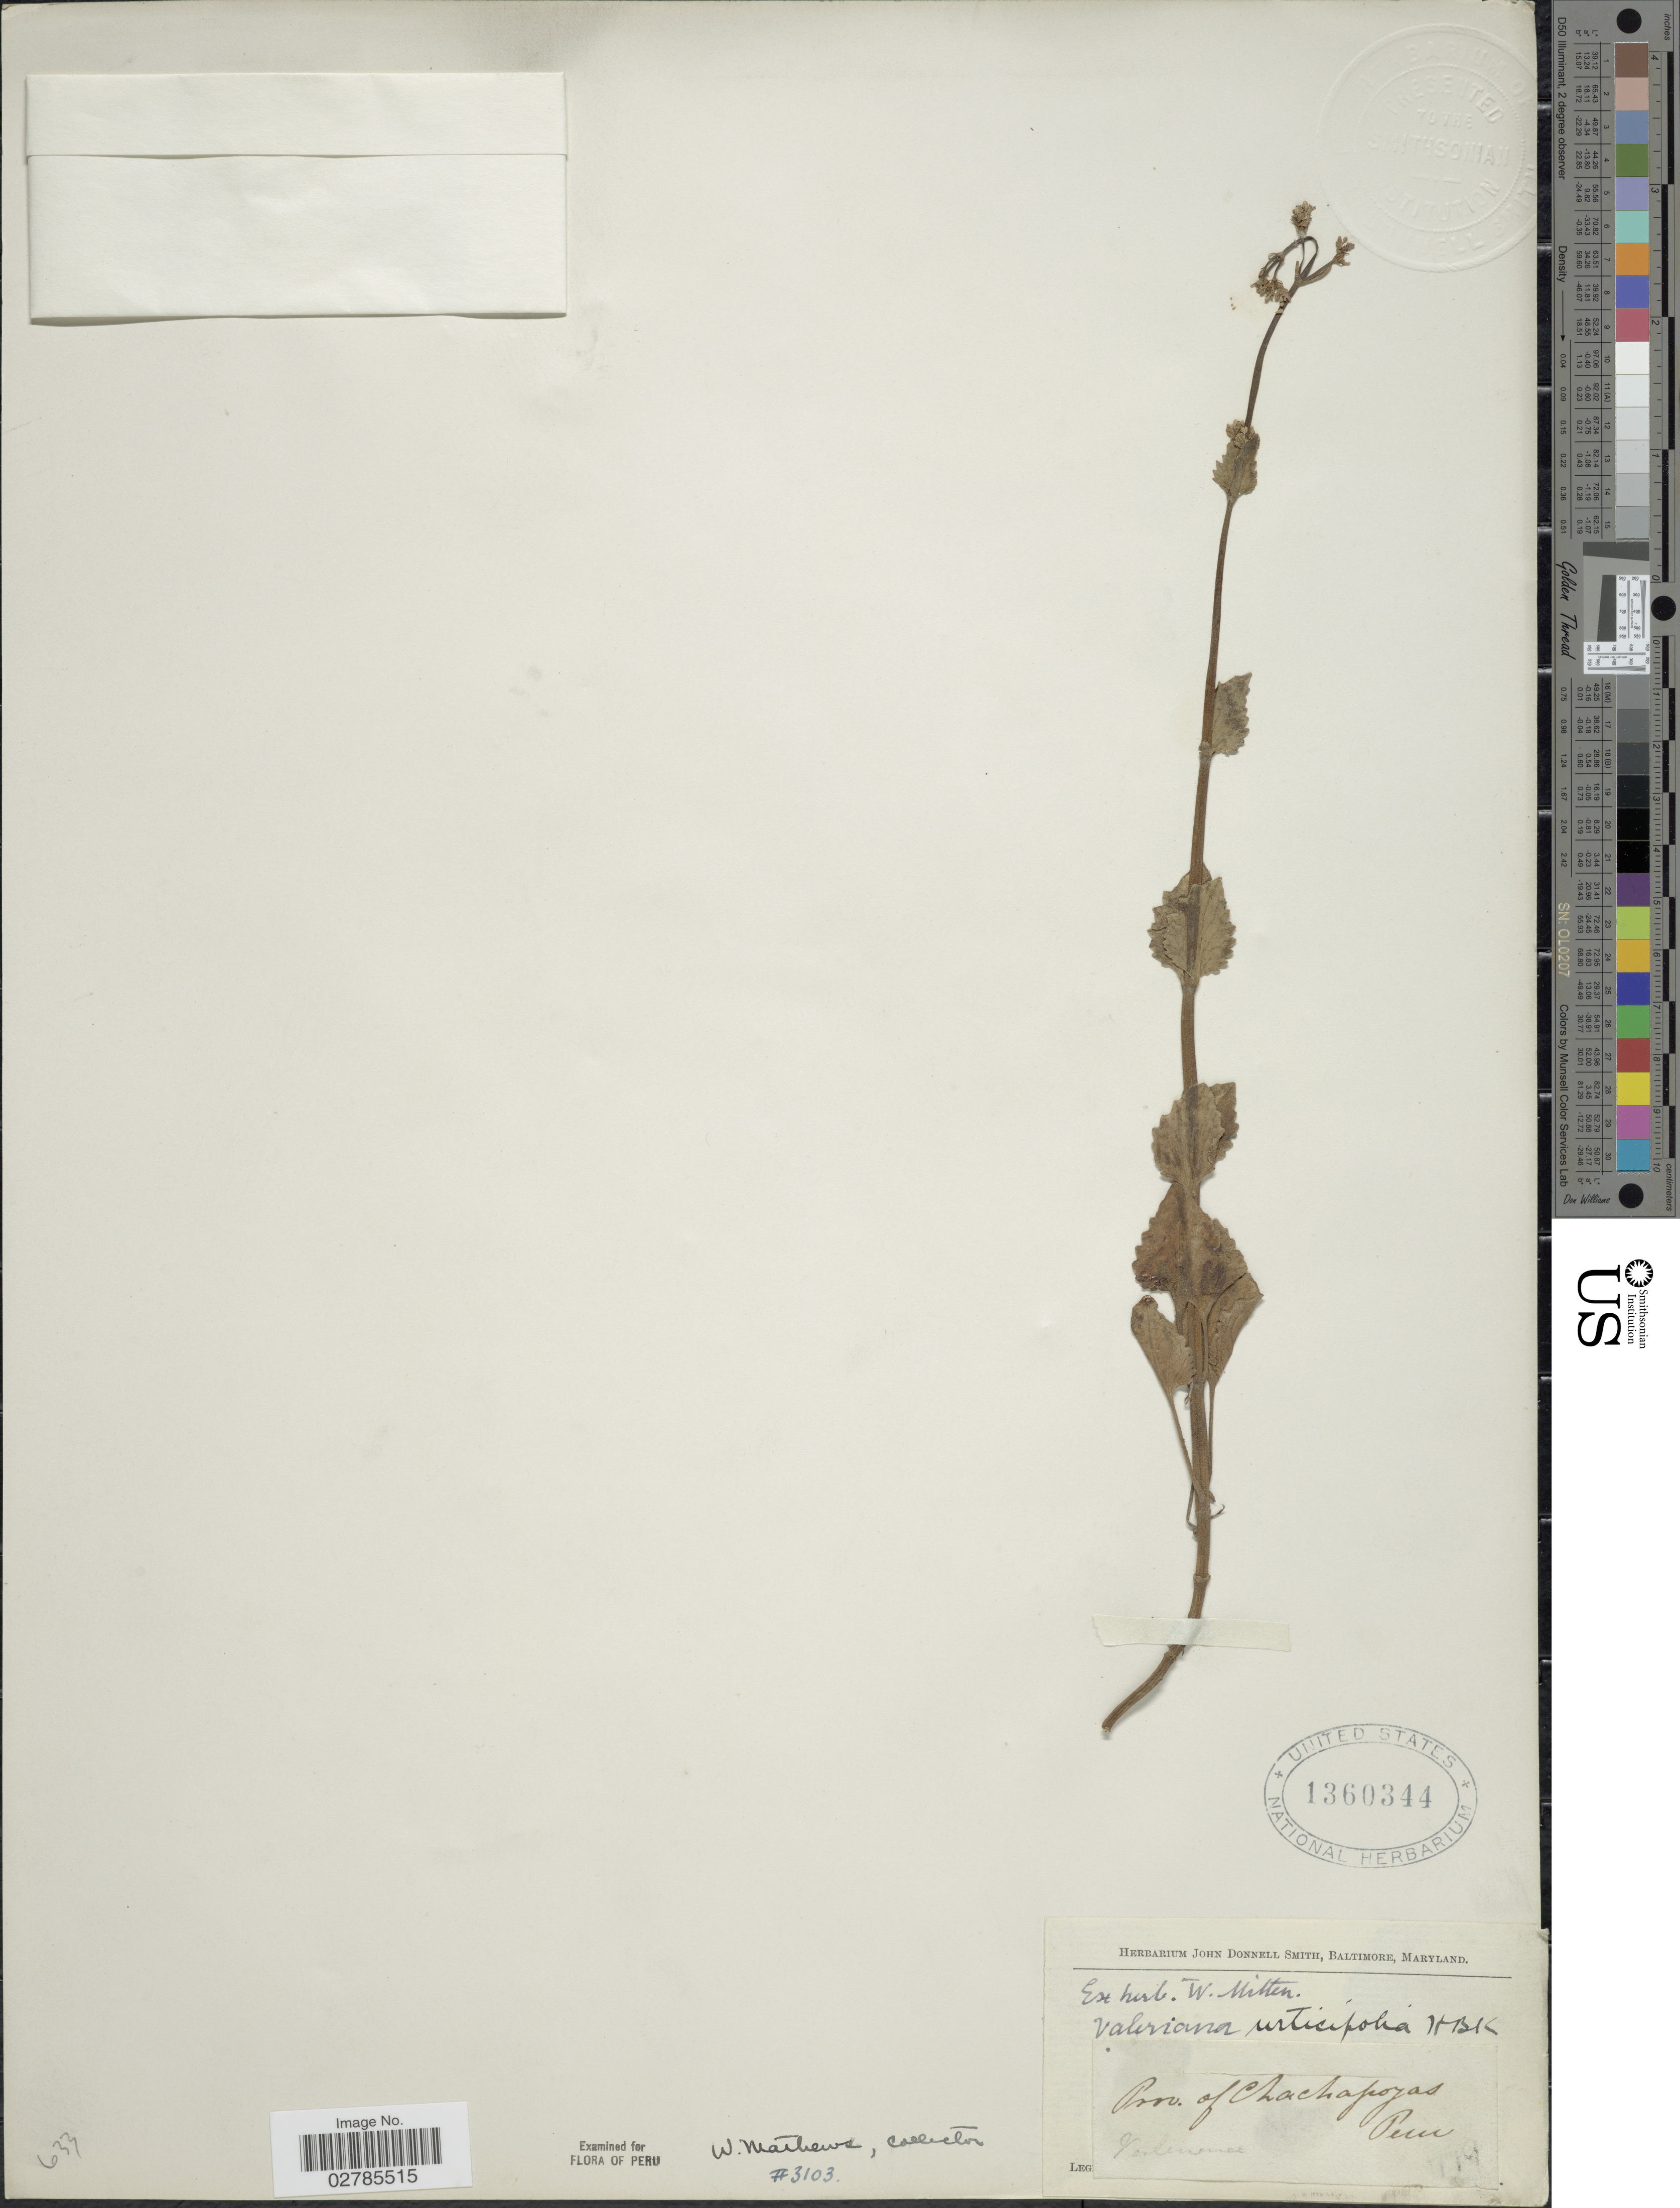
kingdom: Plantae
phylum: Tracheophyta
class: Magnoliopsida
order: Dipsacales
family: Caprifoliaceae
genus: Valeriana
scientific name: Valeriana urticaefolia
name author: Kunth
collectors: ex herb. W. Mitten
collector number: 779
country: Peru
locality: Prov. of Chachapoyas.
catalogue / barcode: US 1360344